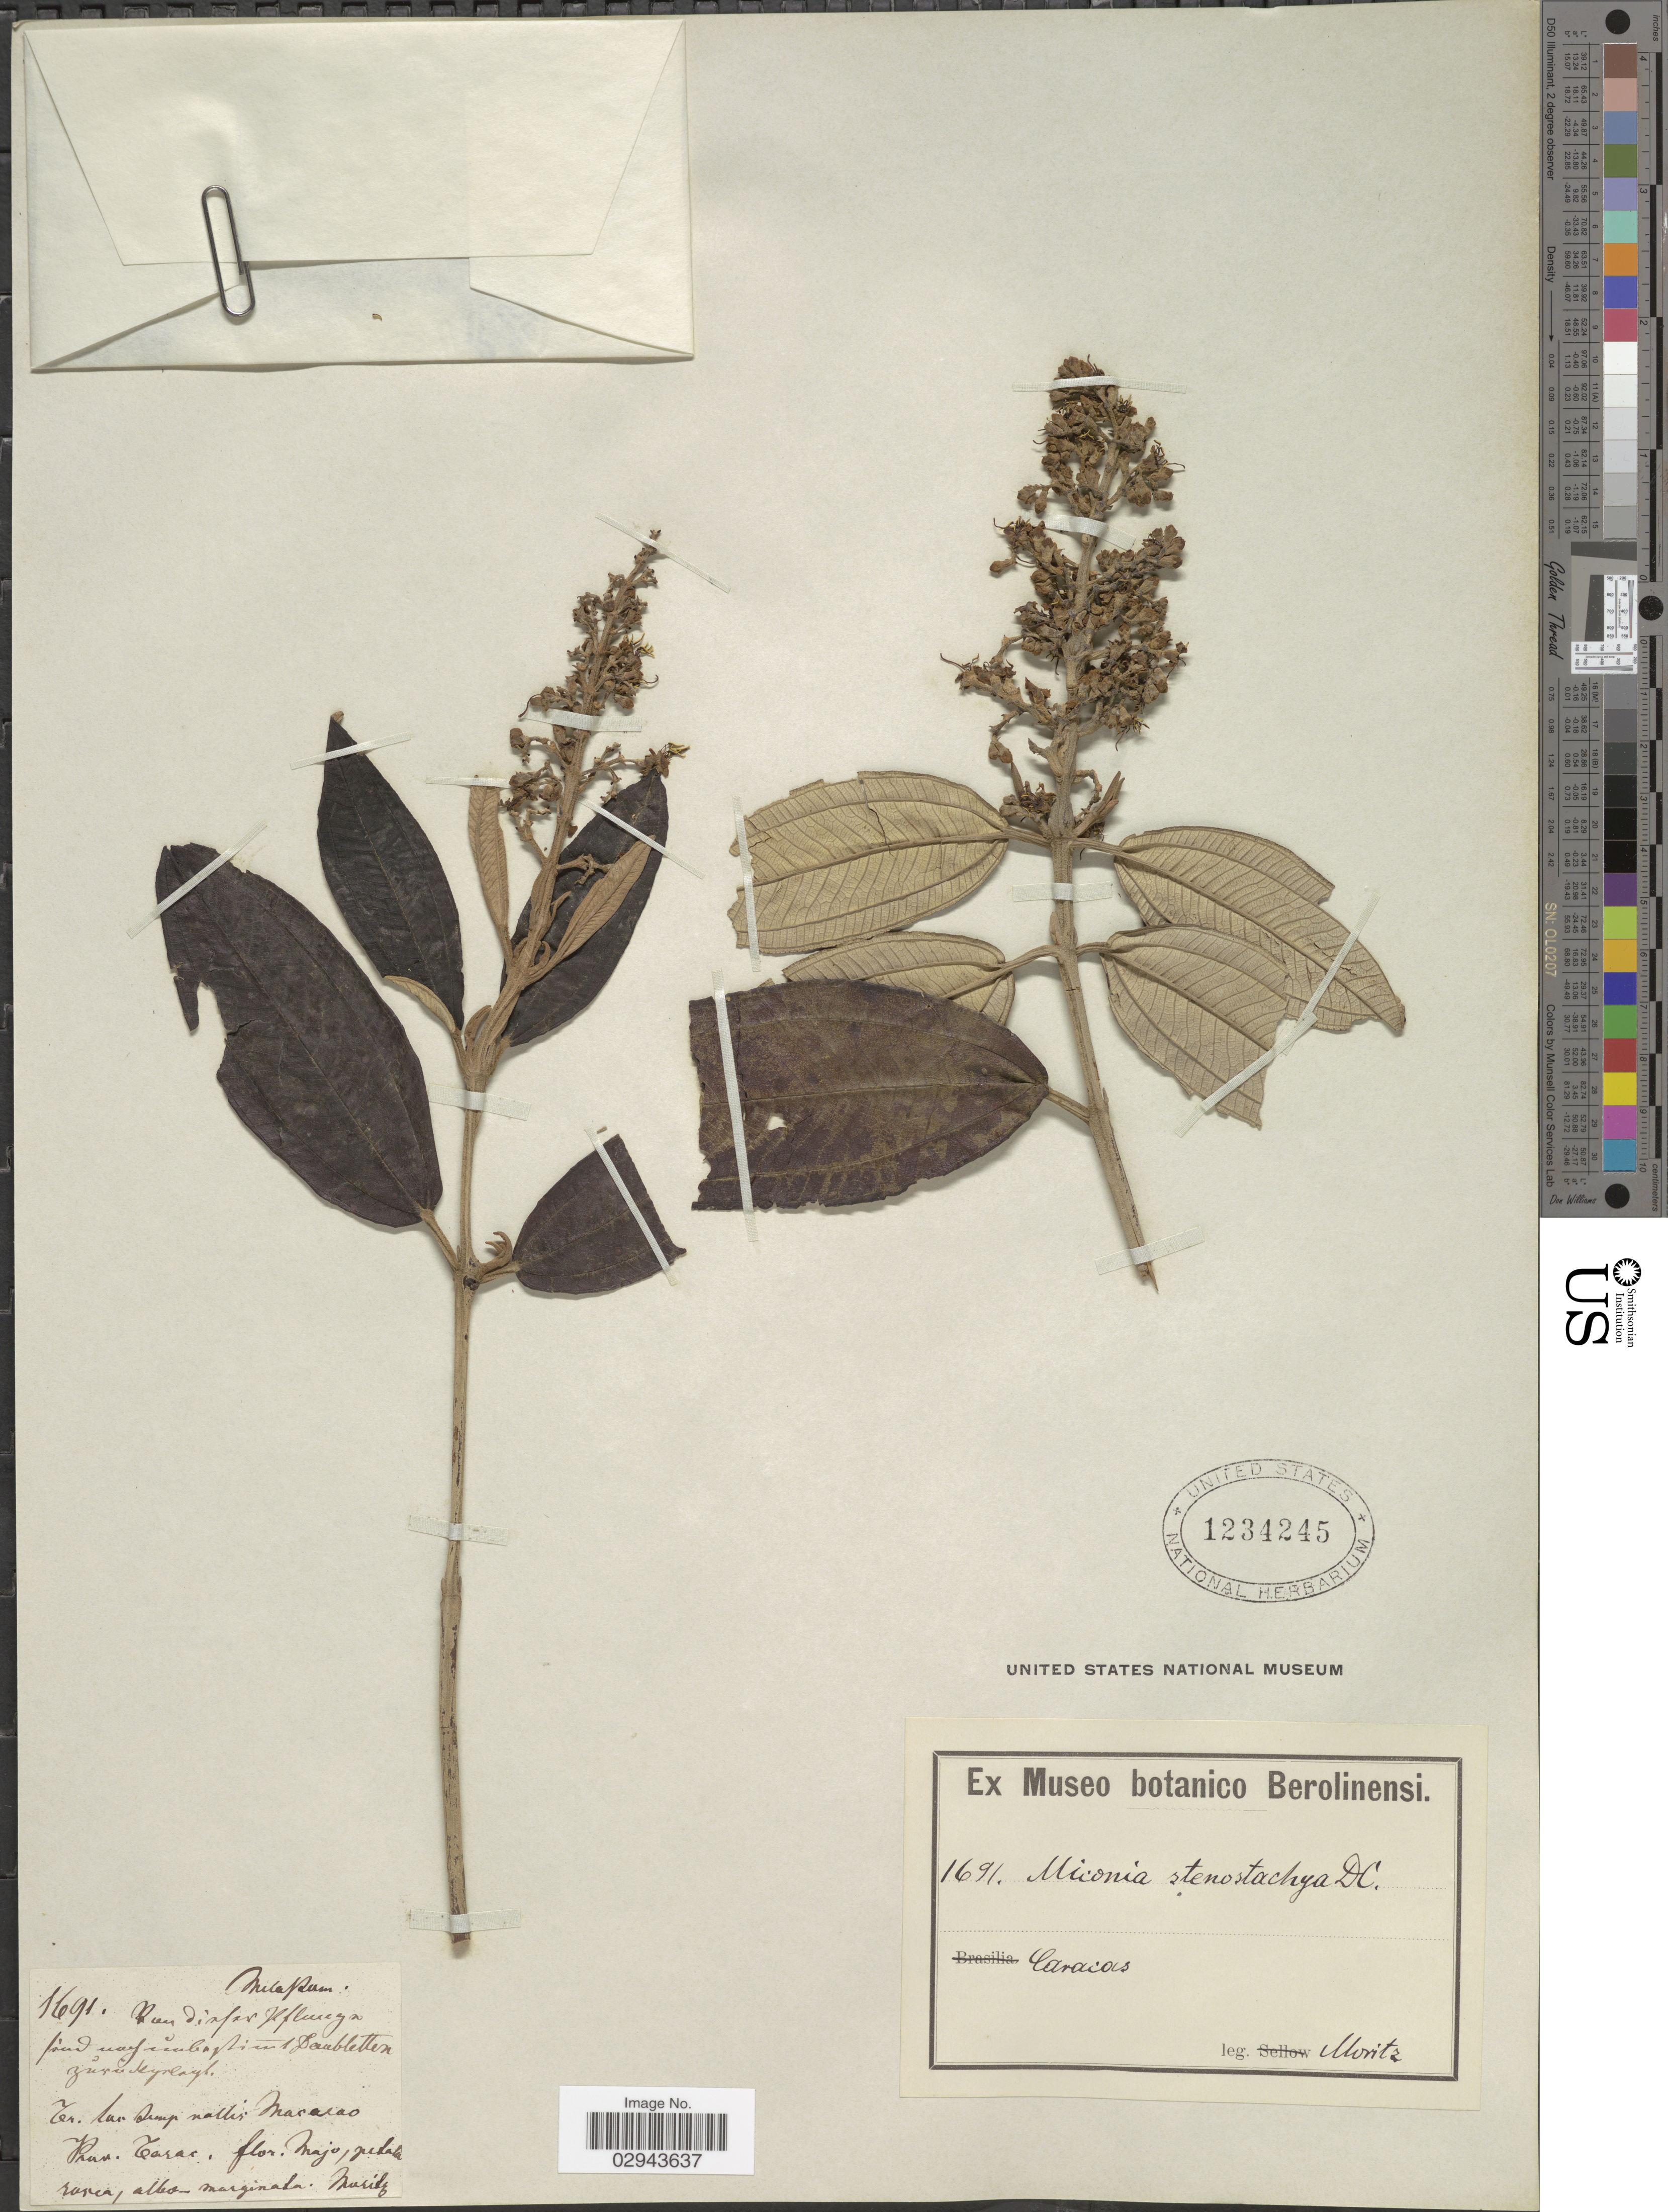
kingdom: Plantae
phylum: Tracheophyta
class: Magnoliopsida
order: Myrtales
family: Melastomataceae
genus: Miconia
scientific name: Miconia stenostachya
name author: DC.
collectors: Mortiz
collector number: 1691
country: Venezuela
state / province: Distrito Federal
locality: Caracas.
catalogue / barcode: US 1234245